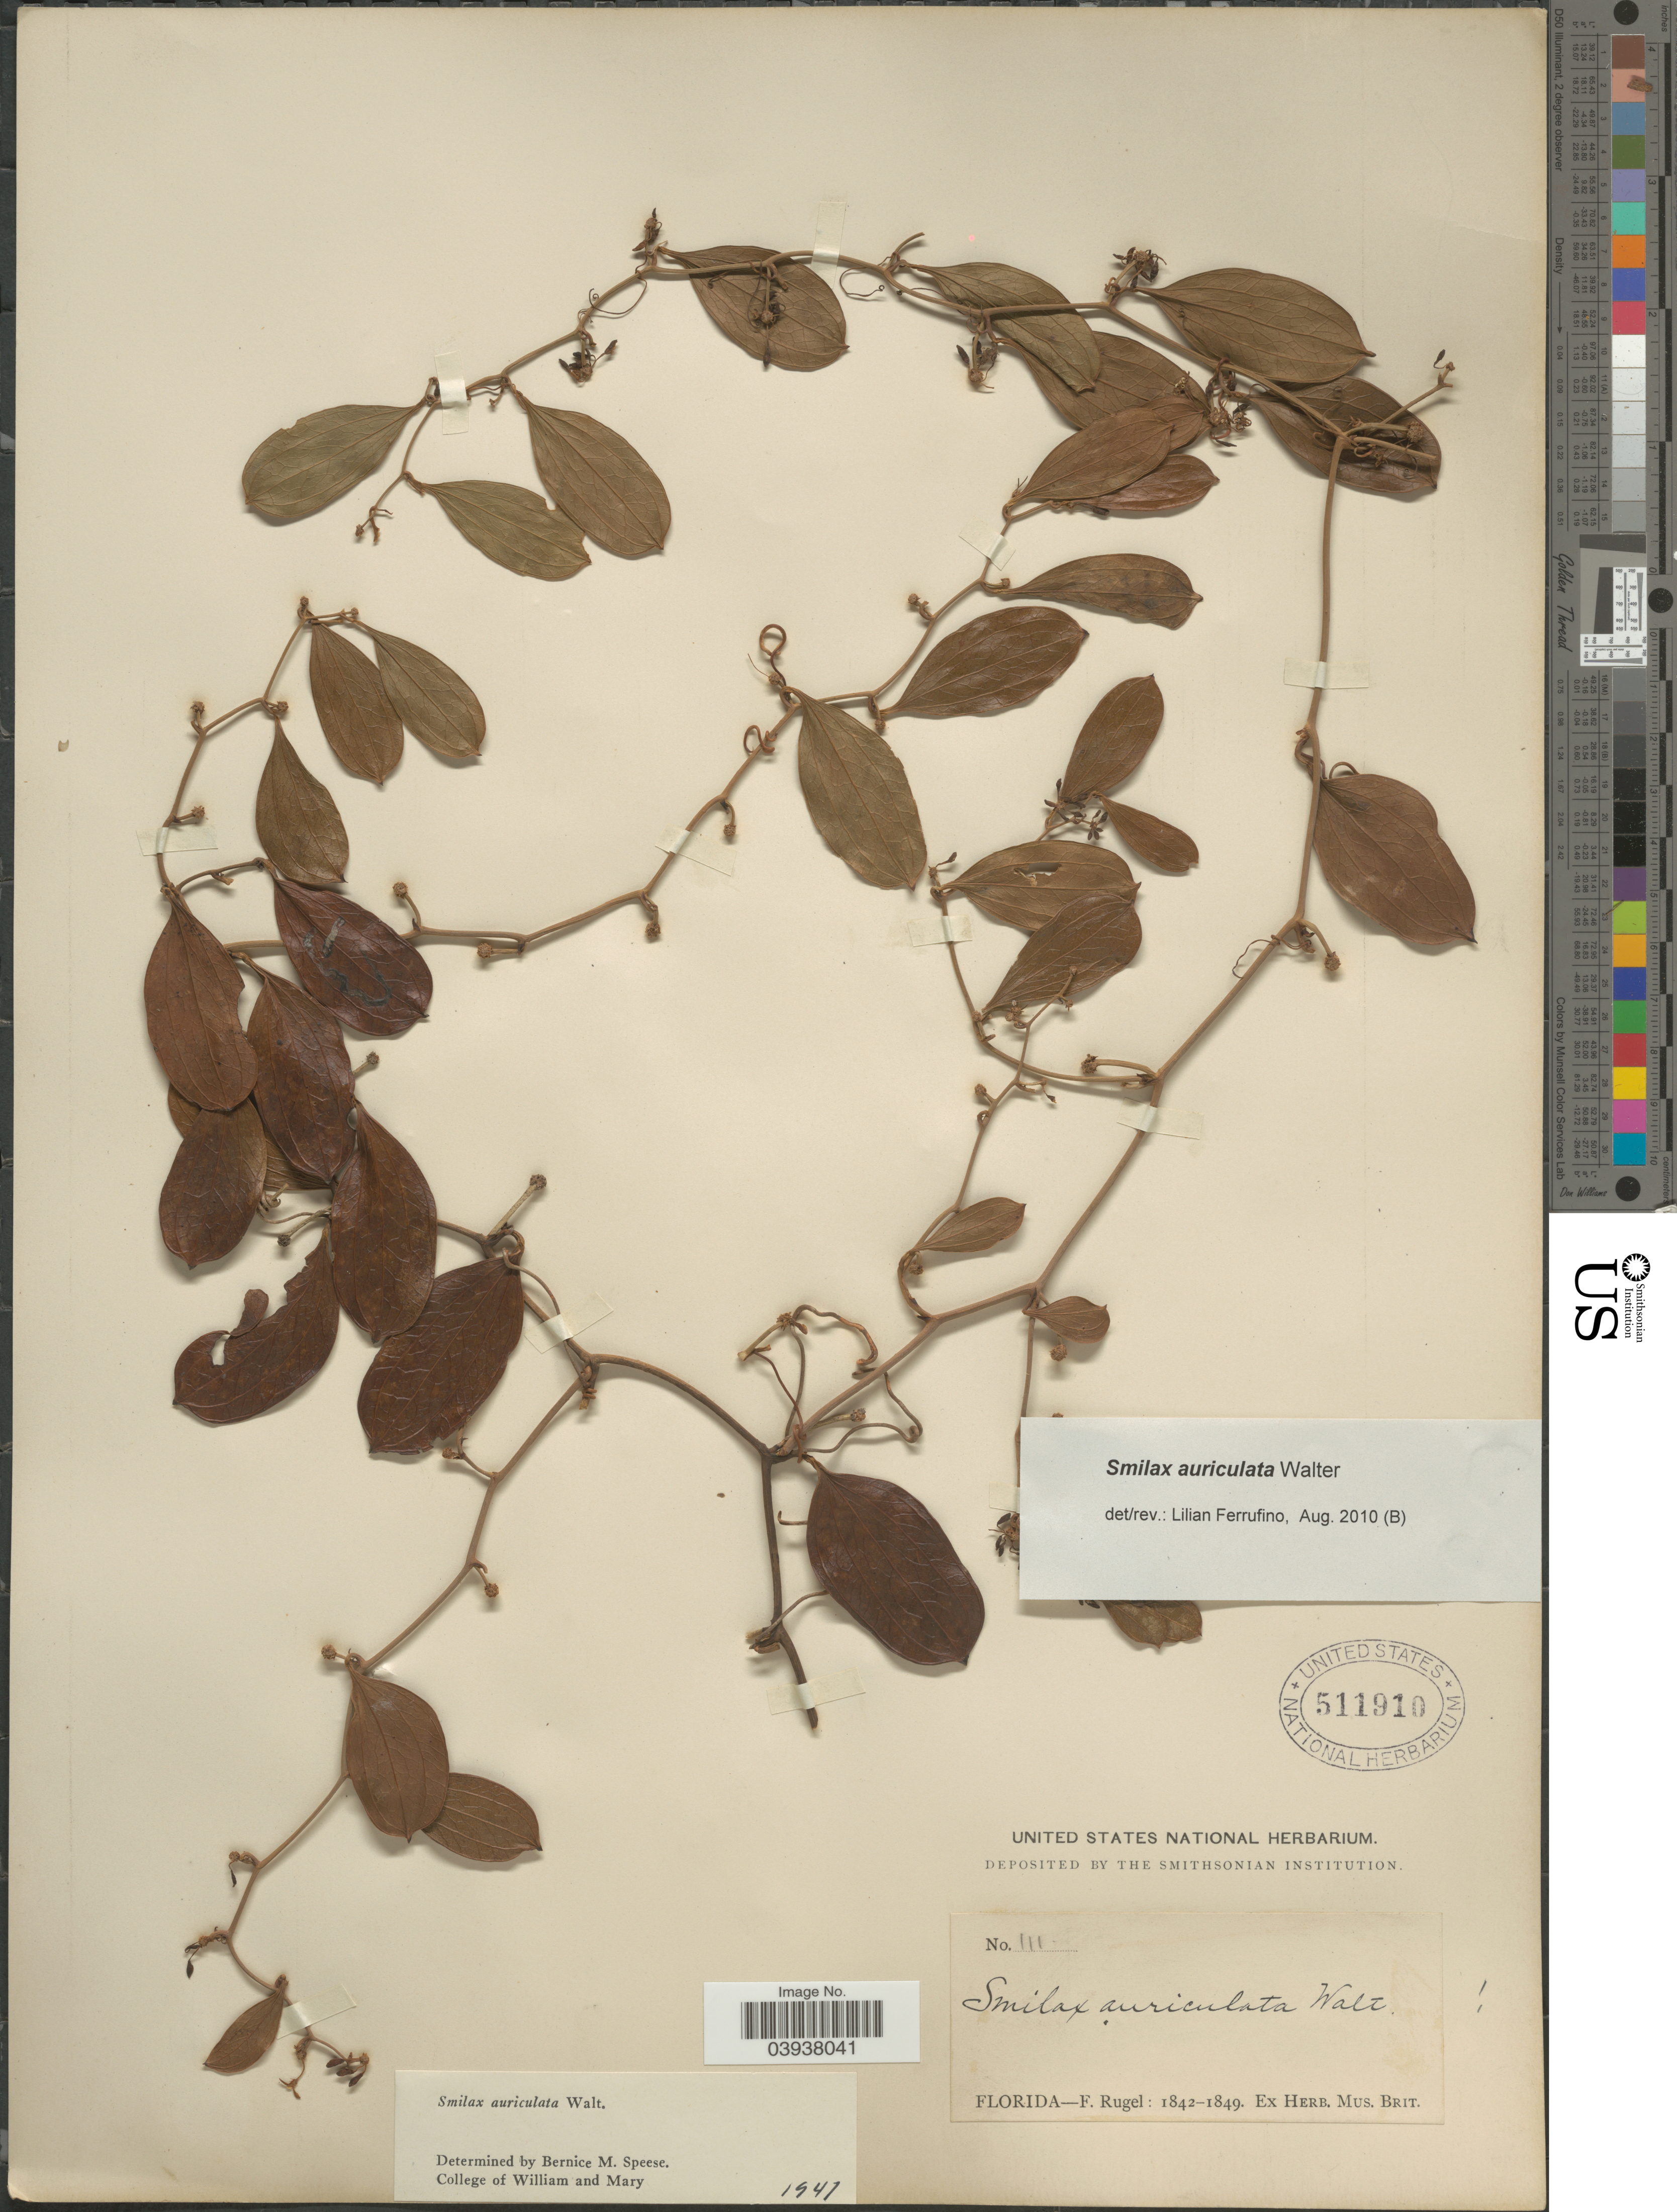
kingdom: Plantae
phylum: Tracheophyta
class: Liliopsida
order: Liliales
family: Smilacaceae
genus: Smilax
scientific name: Smilax auriculata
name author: Walter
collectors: F. Rugel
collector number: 111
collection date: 1842/1849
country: United States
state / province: Florida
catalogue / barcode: US 511910